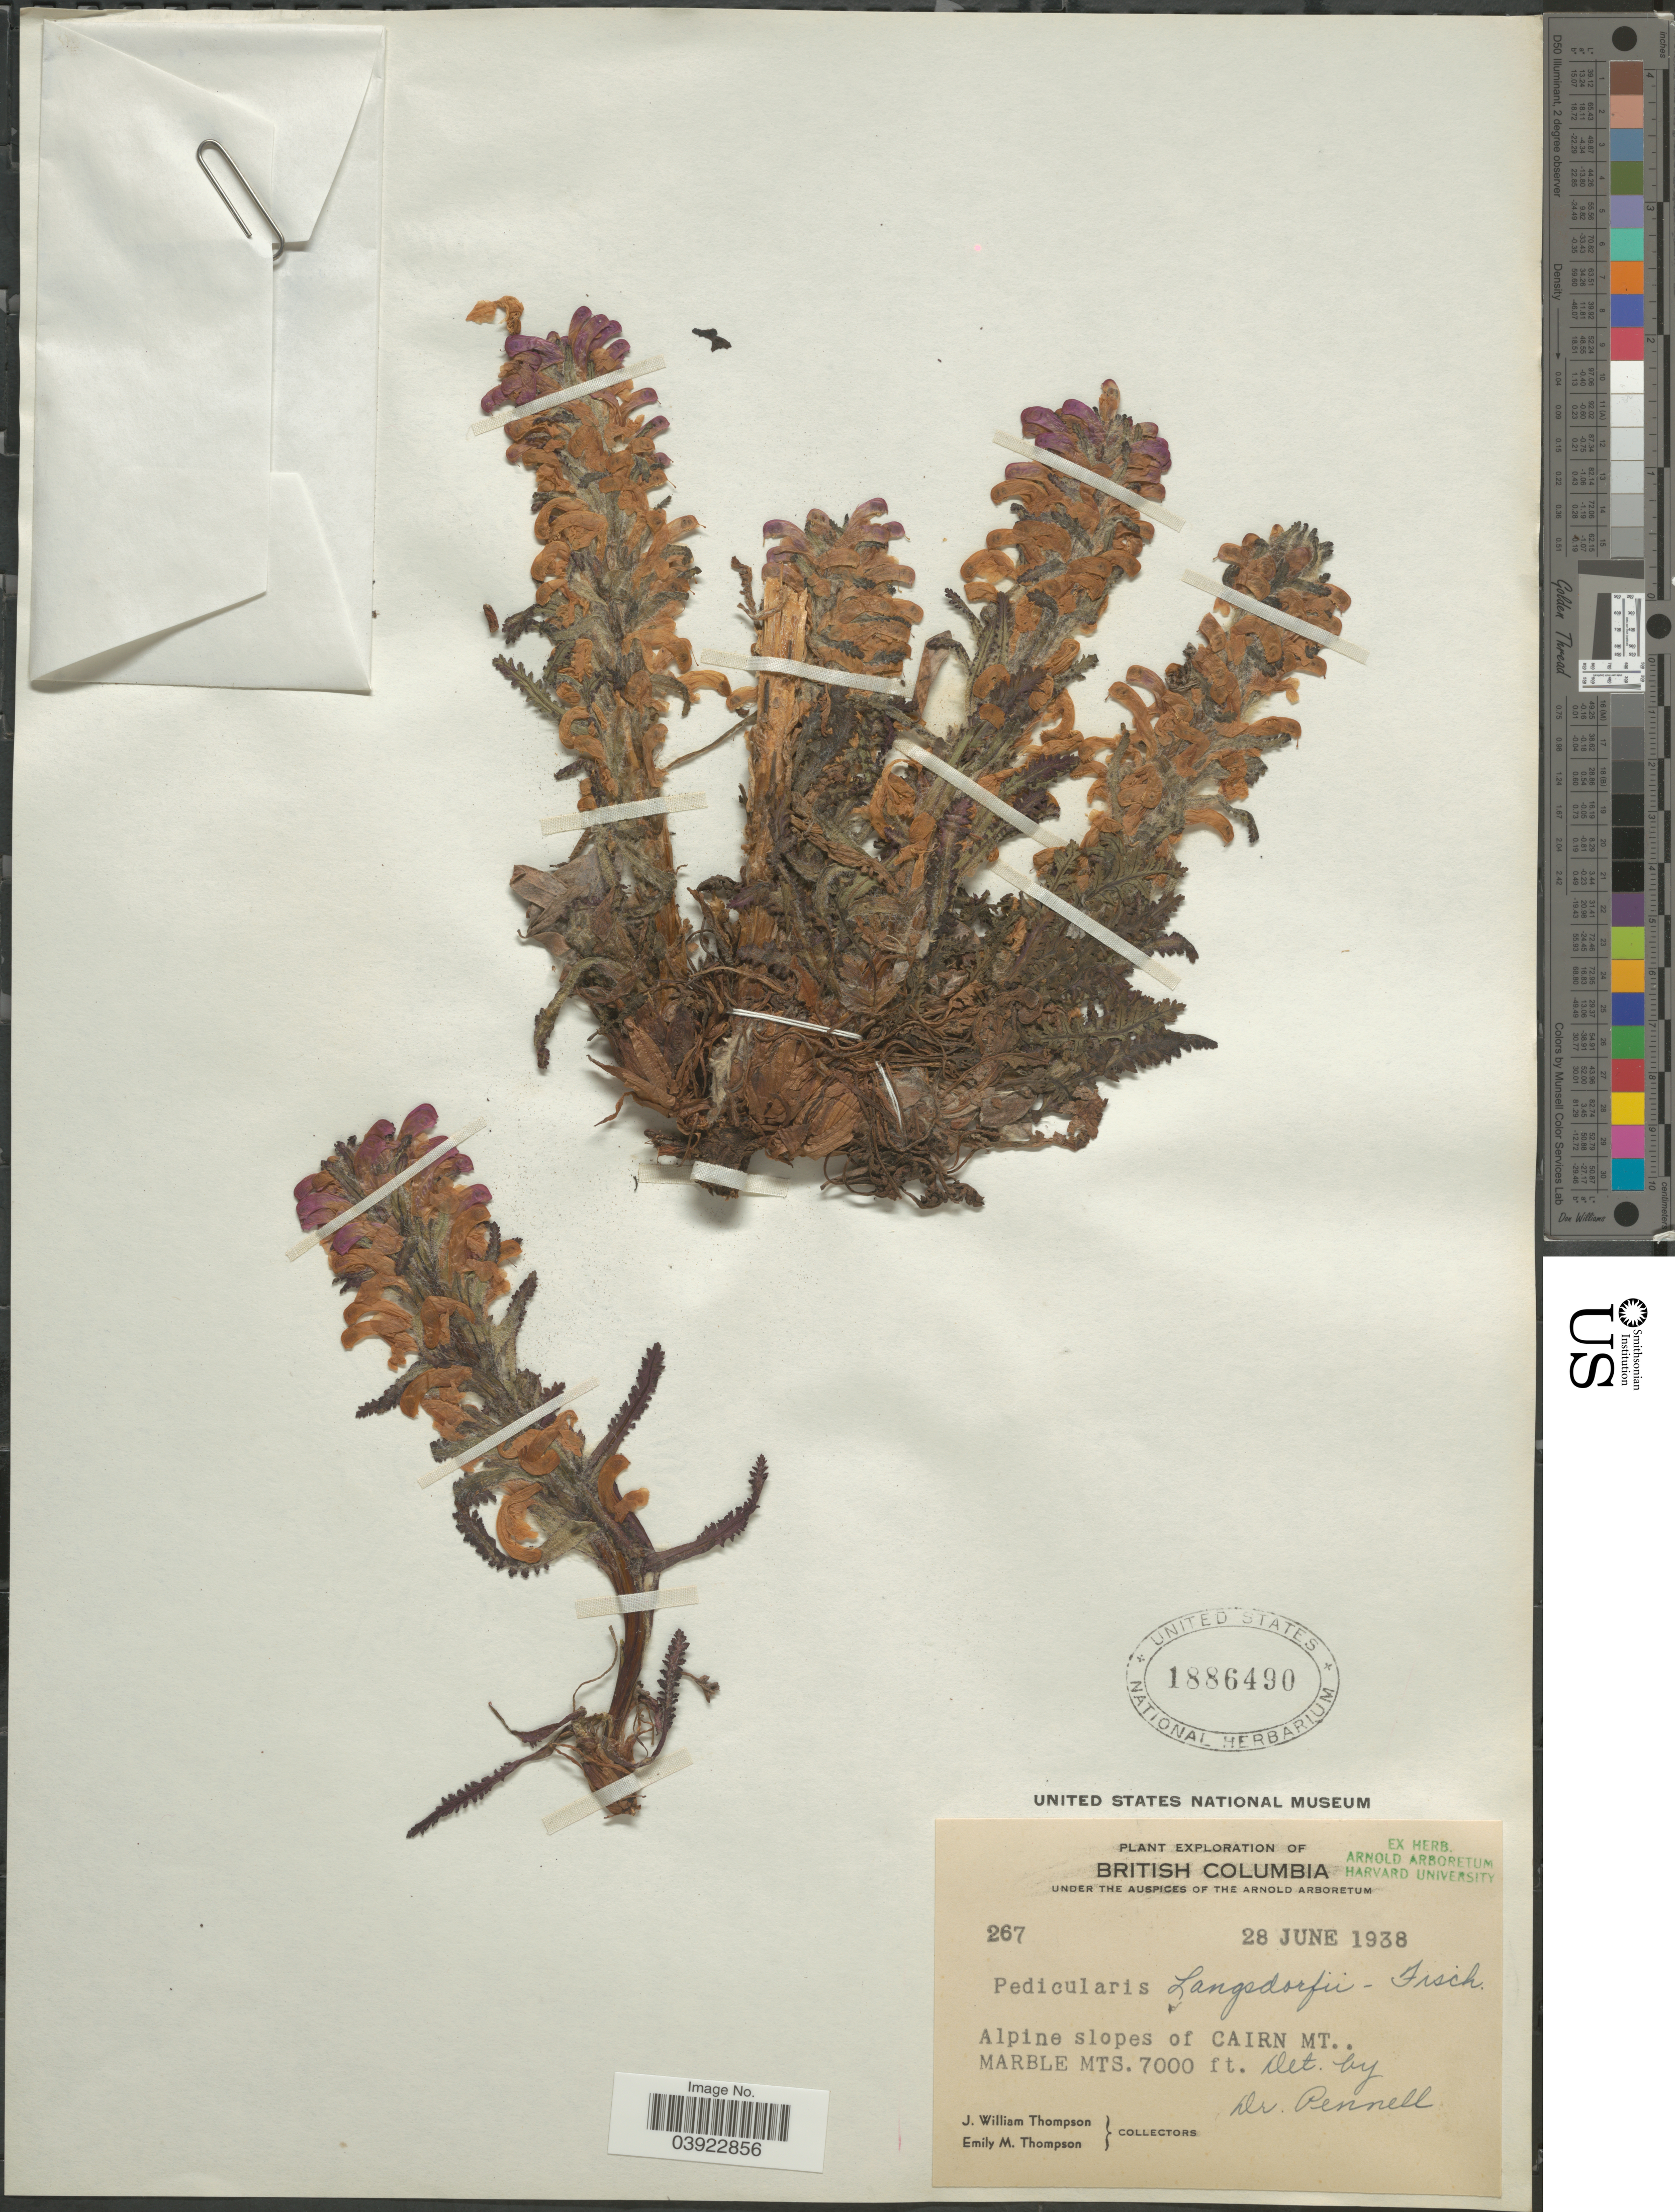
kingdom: Plantae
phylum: Tracheophyta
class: Magnoliopsida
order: Lamiales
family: Orobanchaceae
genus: Pedicularis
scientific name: Pedicularis langsdorffii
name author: Fisch. ex Steven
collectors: J. W. Thompson & E. M. Thompson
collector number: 267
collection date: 1938-06-26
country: Canada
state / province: British Columbia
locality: Alpine slopes of Cairn Mt.. Marble Mts.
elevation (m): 2134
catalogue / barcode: US 1886490